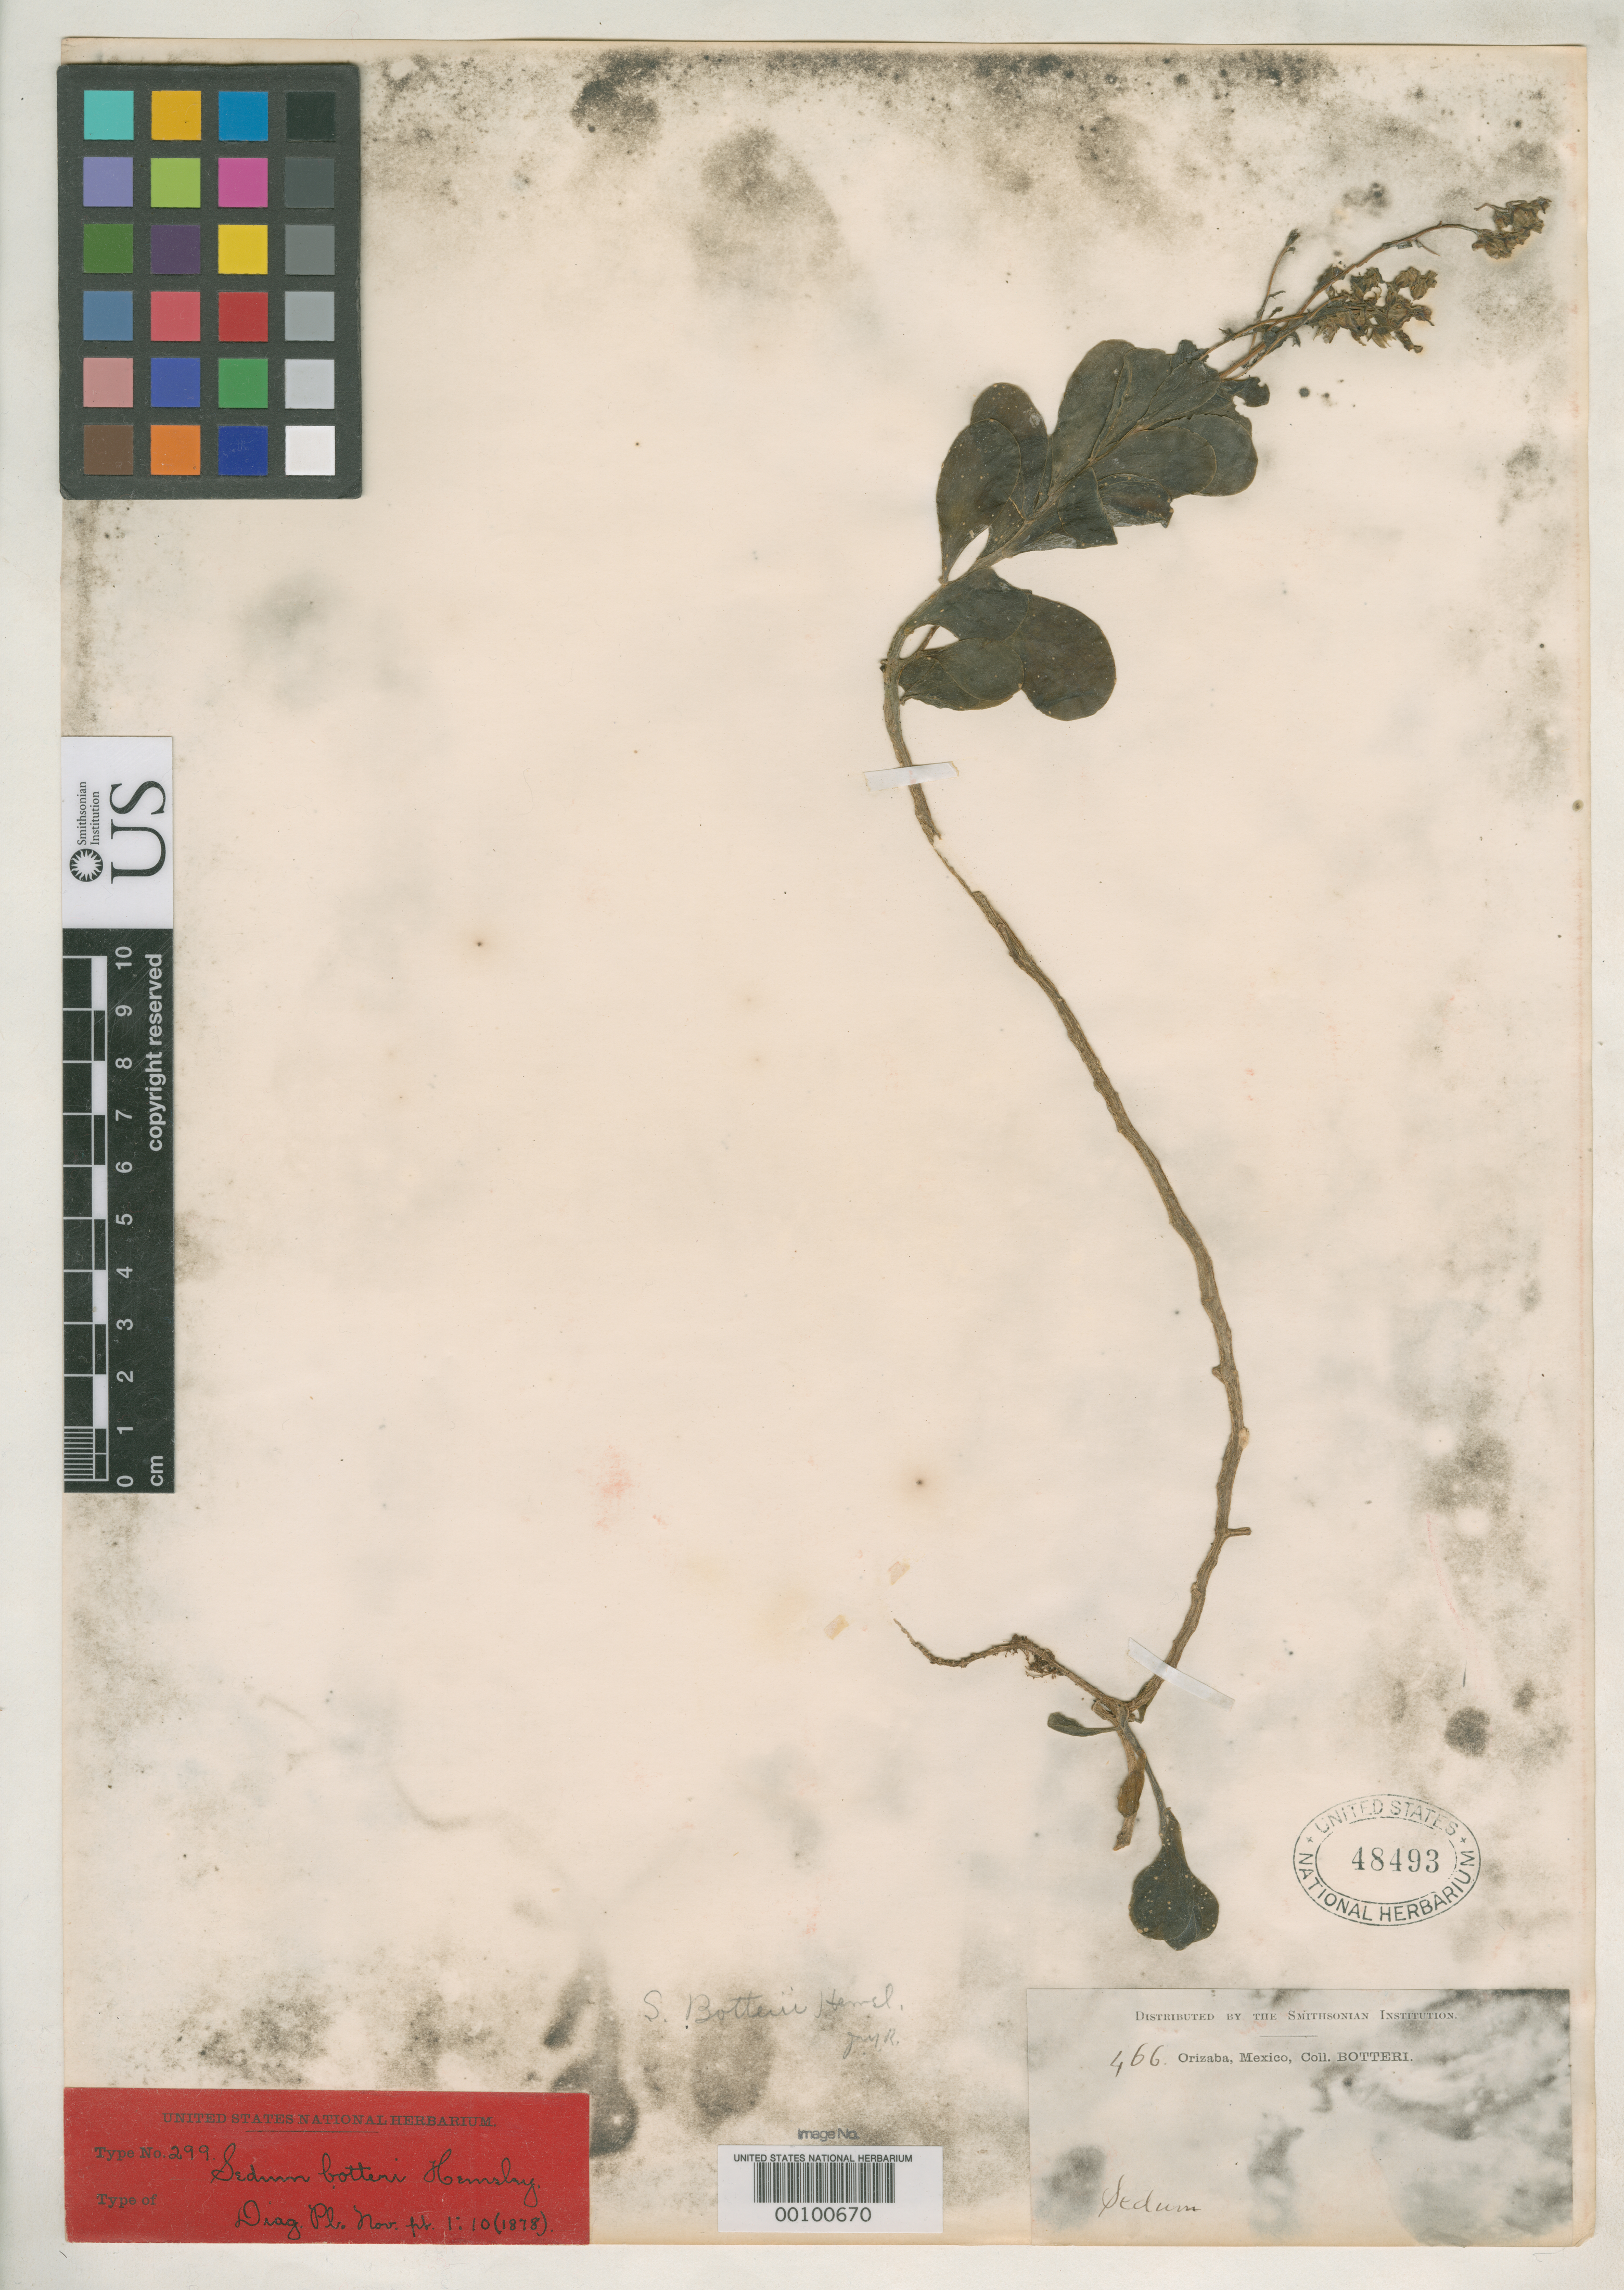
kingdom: Plantae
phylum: Tracheophyta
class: Magnoliopsida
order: Saxifragales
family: Crassulaceae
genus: Sedum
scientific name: Sedum botterii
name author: Hemsl.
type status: Isosyntype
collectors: M. Botteri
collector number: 466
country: Mexico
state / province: Veracruz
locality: Orizaba.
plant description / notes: Epithet "botterii" is correct (note named after Botteri).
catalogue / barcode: US 48493